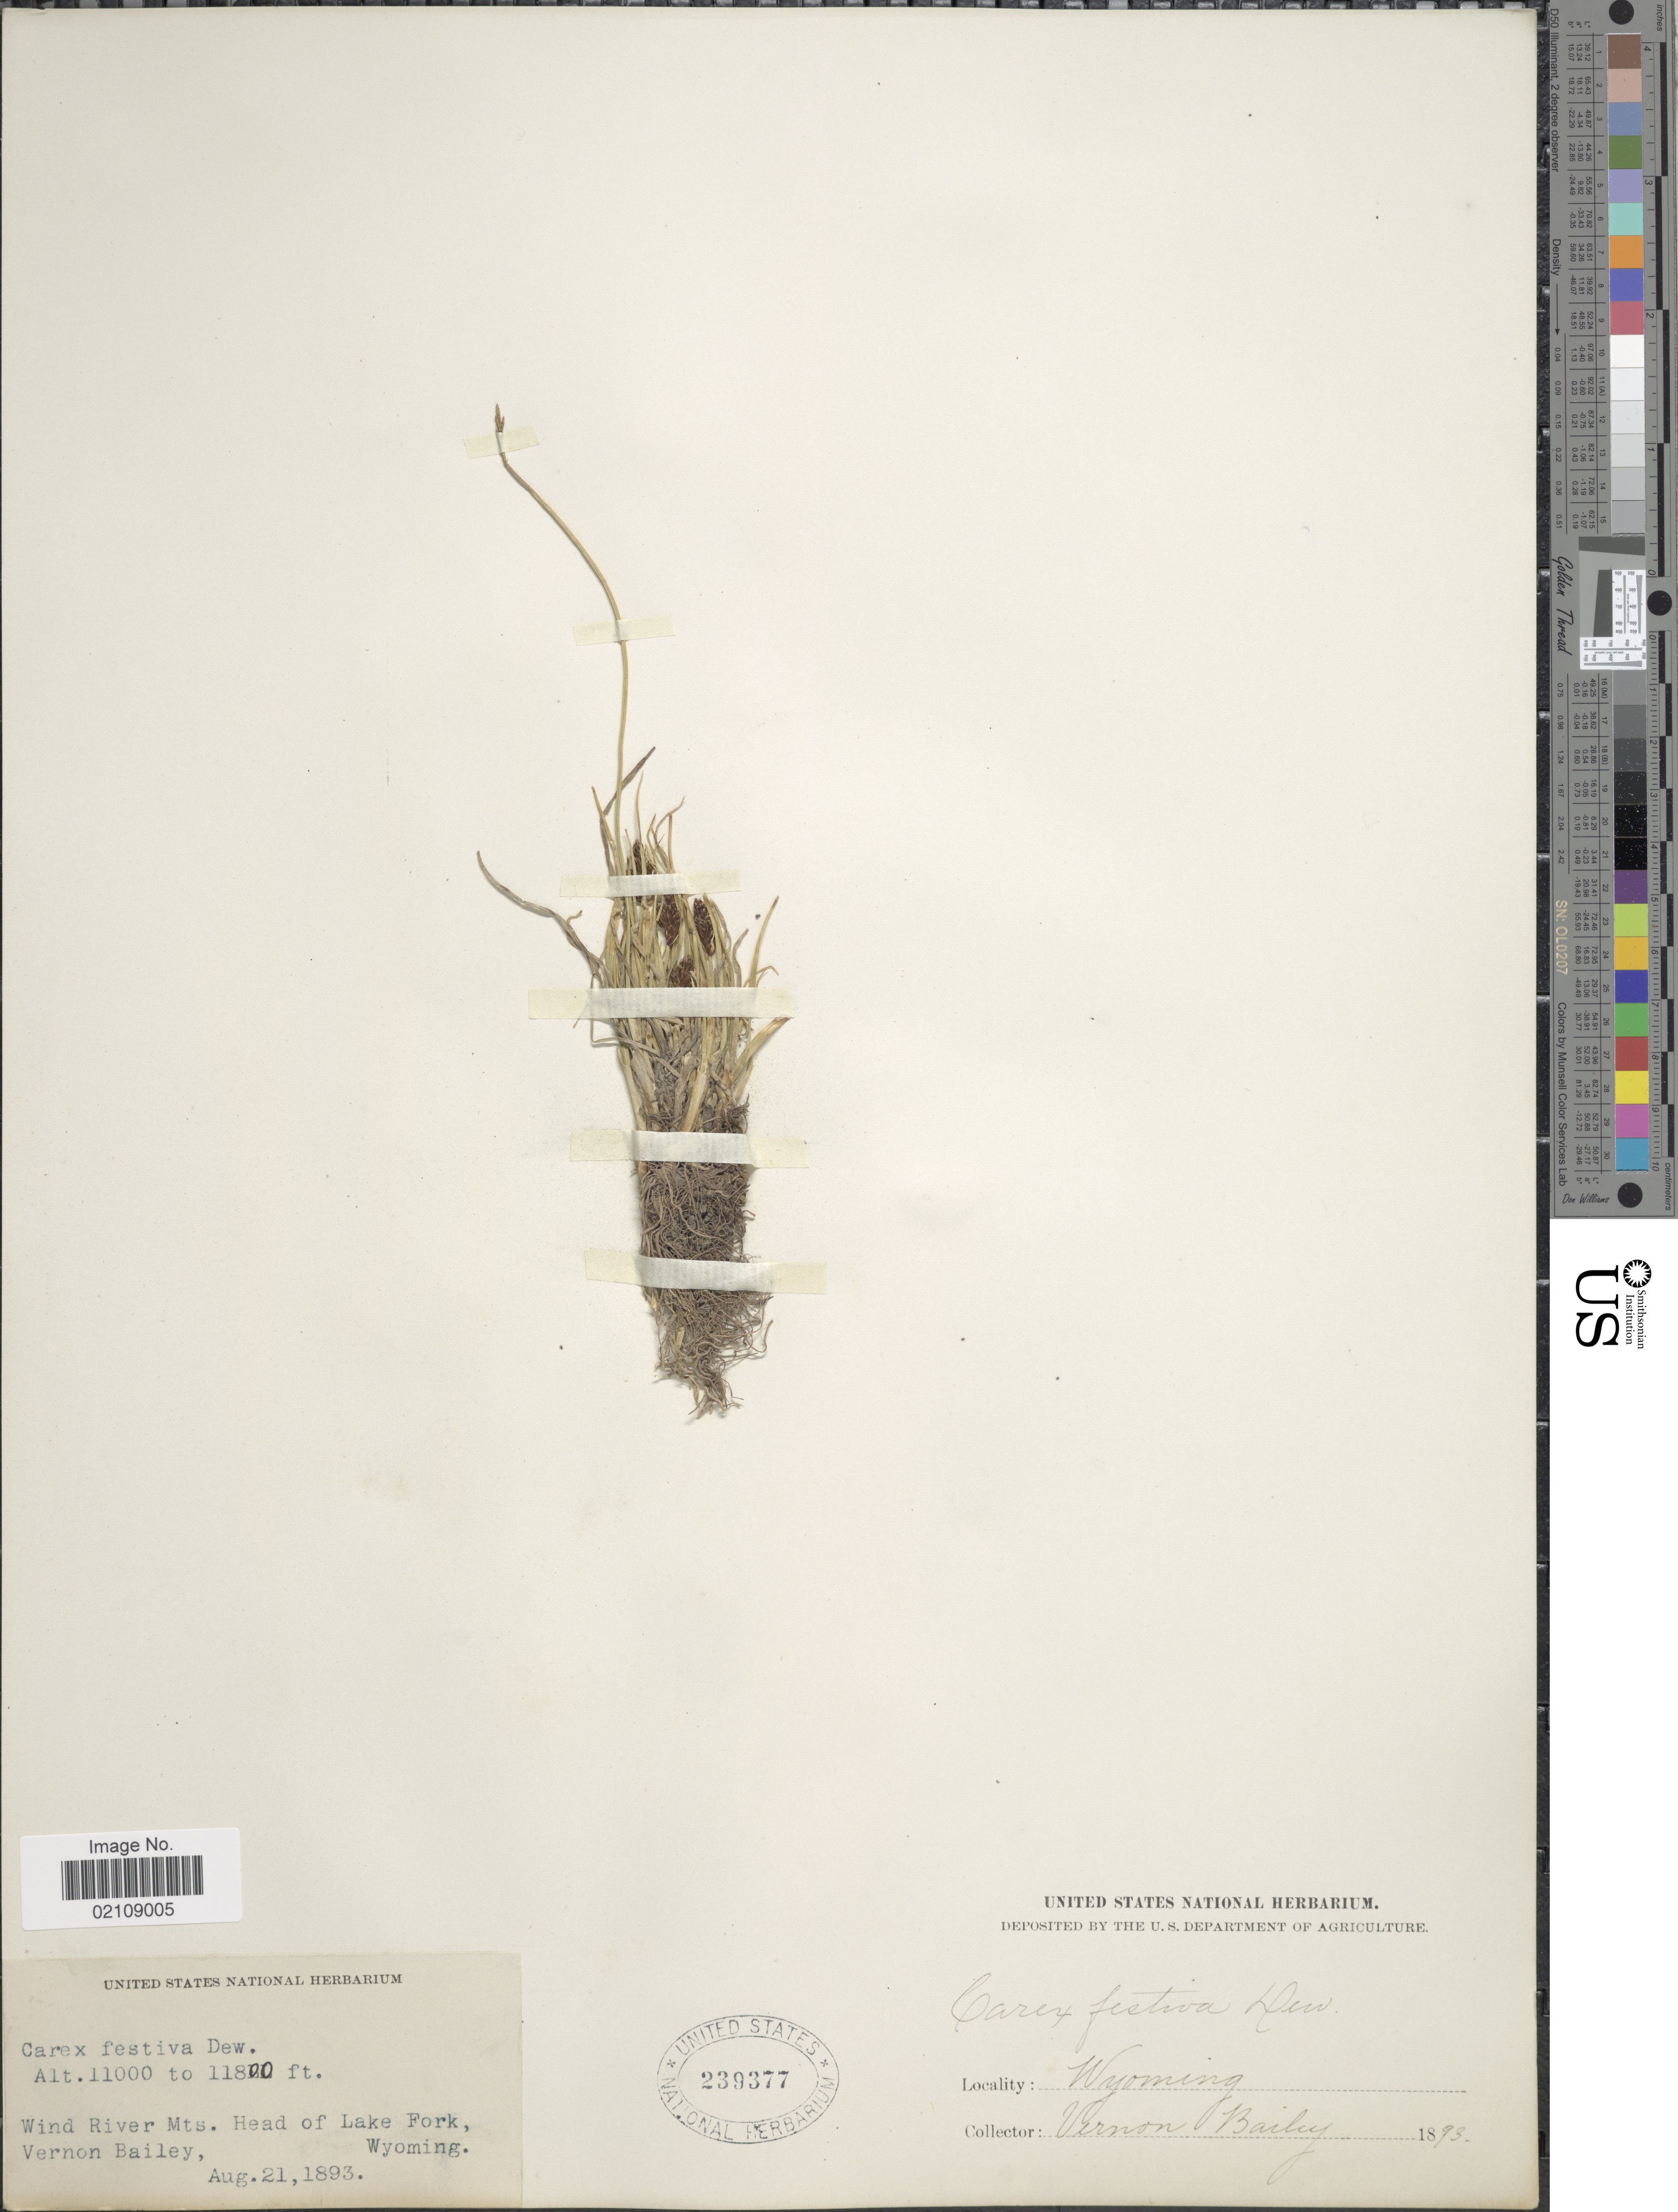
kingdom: Plantae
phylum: Tracheophyta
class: Liliopsida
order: Poales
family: Cyperaceae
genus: Carex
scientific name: Carex sp.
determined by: Strong, Mark T., (BOT), Smithsonian Institution - National Museum of Natural History (UNITED STATES)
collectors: V. O. Bailey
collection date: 1893-08-21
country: United States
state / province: Wyoming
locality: Wind River Mts. Head of Lake Fork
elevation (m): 3353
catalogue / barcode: US 239377